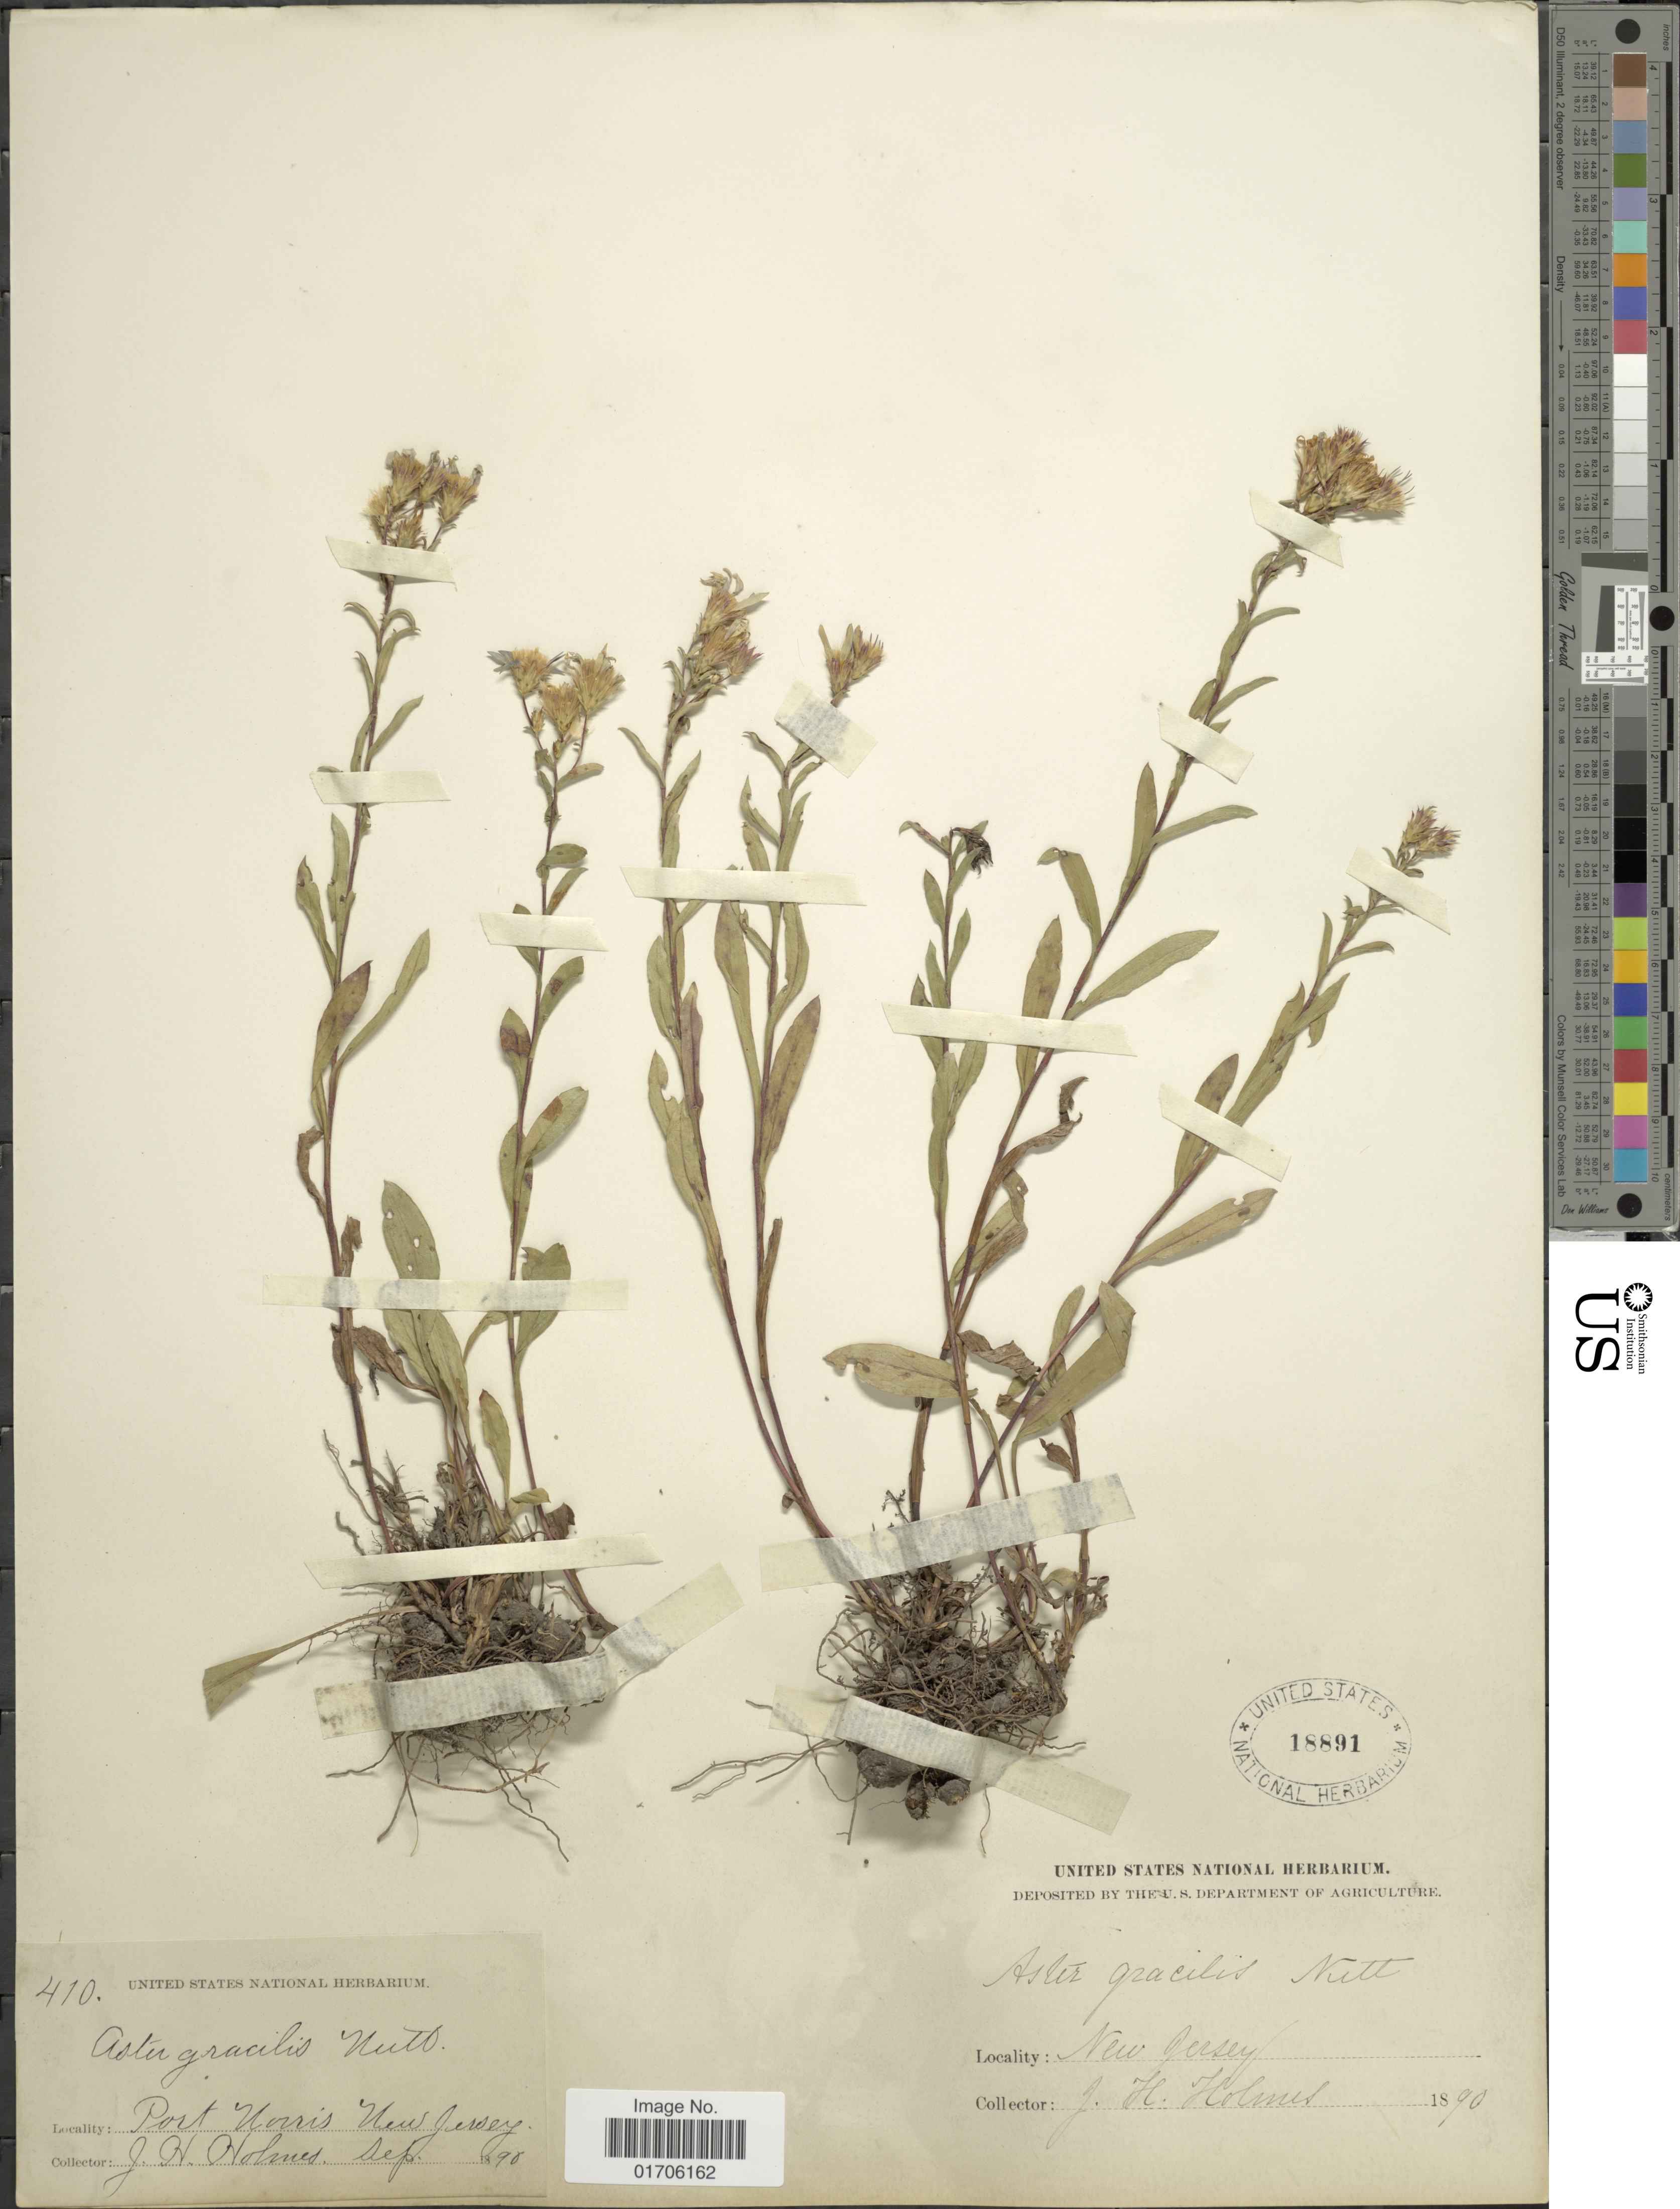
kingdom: Plantae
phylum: Tracheophyta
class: Magnoliopsida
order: Asterales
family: Asteraceae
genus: Eurybia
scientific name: Eurybia compacta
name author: G.L. Nesom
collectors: J. Holmes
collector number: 410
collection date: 1890-09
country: United States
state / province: New Jersey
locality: Port Norris, New Jersey.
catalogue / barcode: US 18891